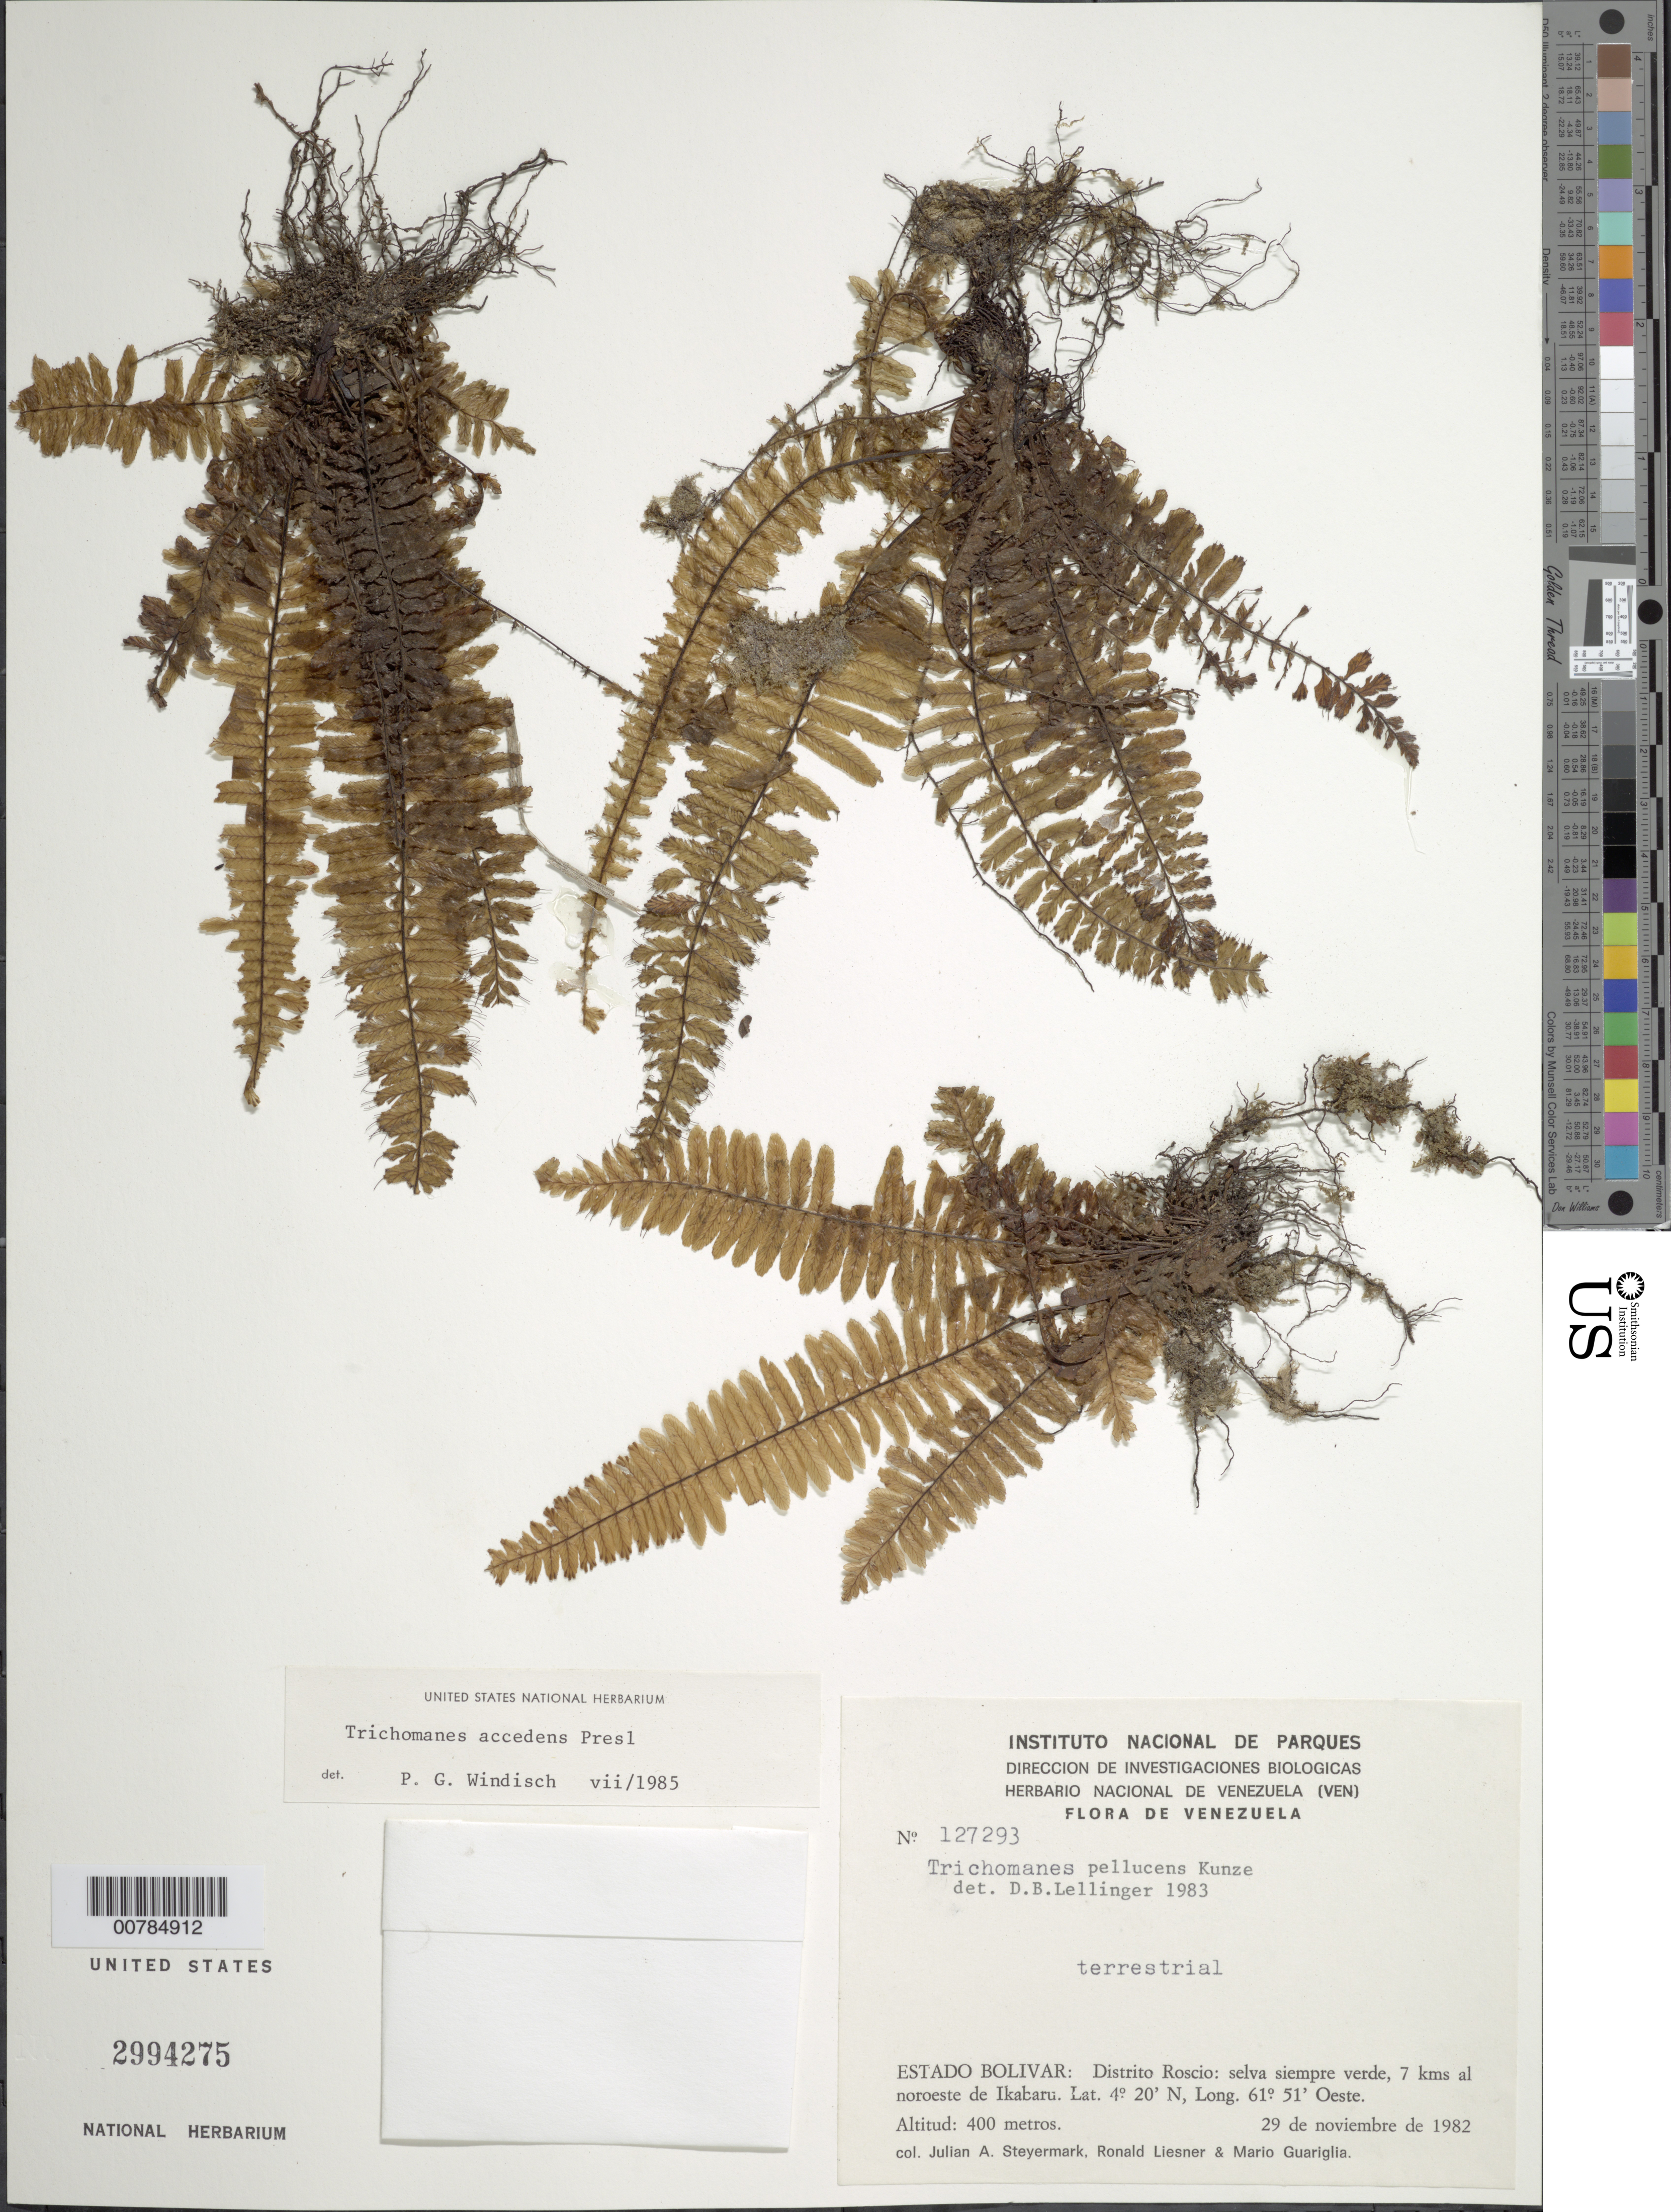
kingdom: Plantae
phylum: Tracheophyta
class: Polypodiopsida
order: Hymenophyllales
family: Hymenophyllaceae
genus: Trichomanes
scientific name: Trichomanes accedens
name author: C. Presl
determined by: Windisch, Paulo Guenter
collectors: J. Steyermark, R. L. Liesner & M. Guariglia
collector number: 127293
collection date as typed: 29-Nov-82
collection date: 1982-11-29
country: Venezuela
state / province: Bolívar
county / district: Roscio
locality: Ikabaru, 7 km al noroeste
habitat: Selva siempre verde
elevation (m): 400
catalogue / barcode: US 2994275